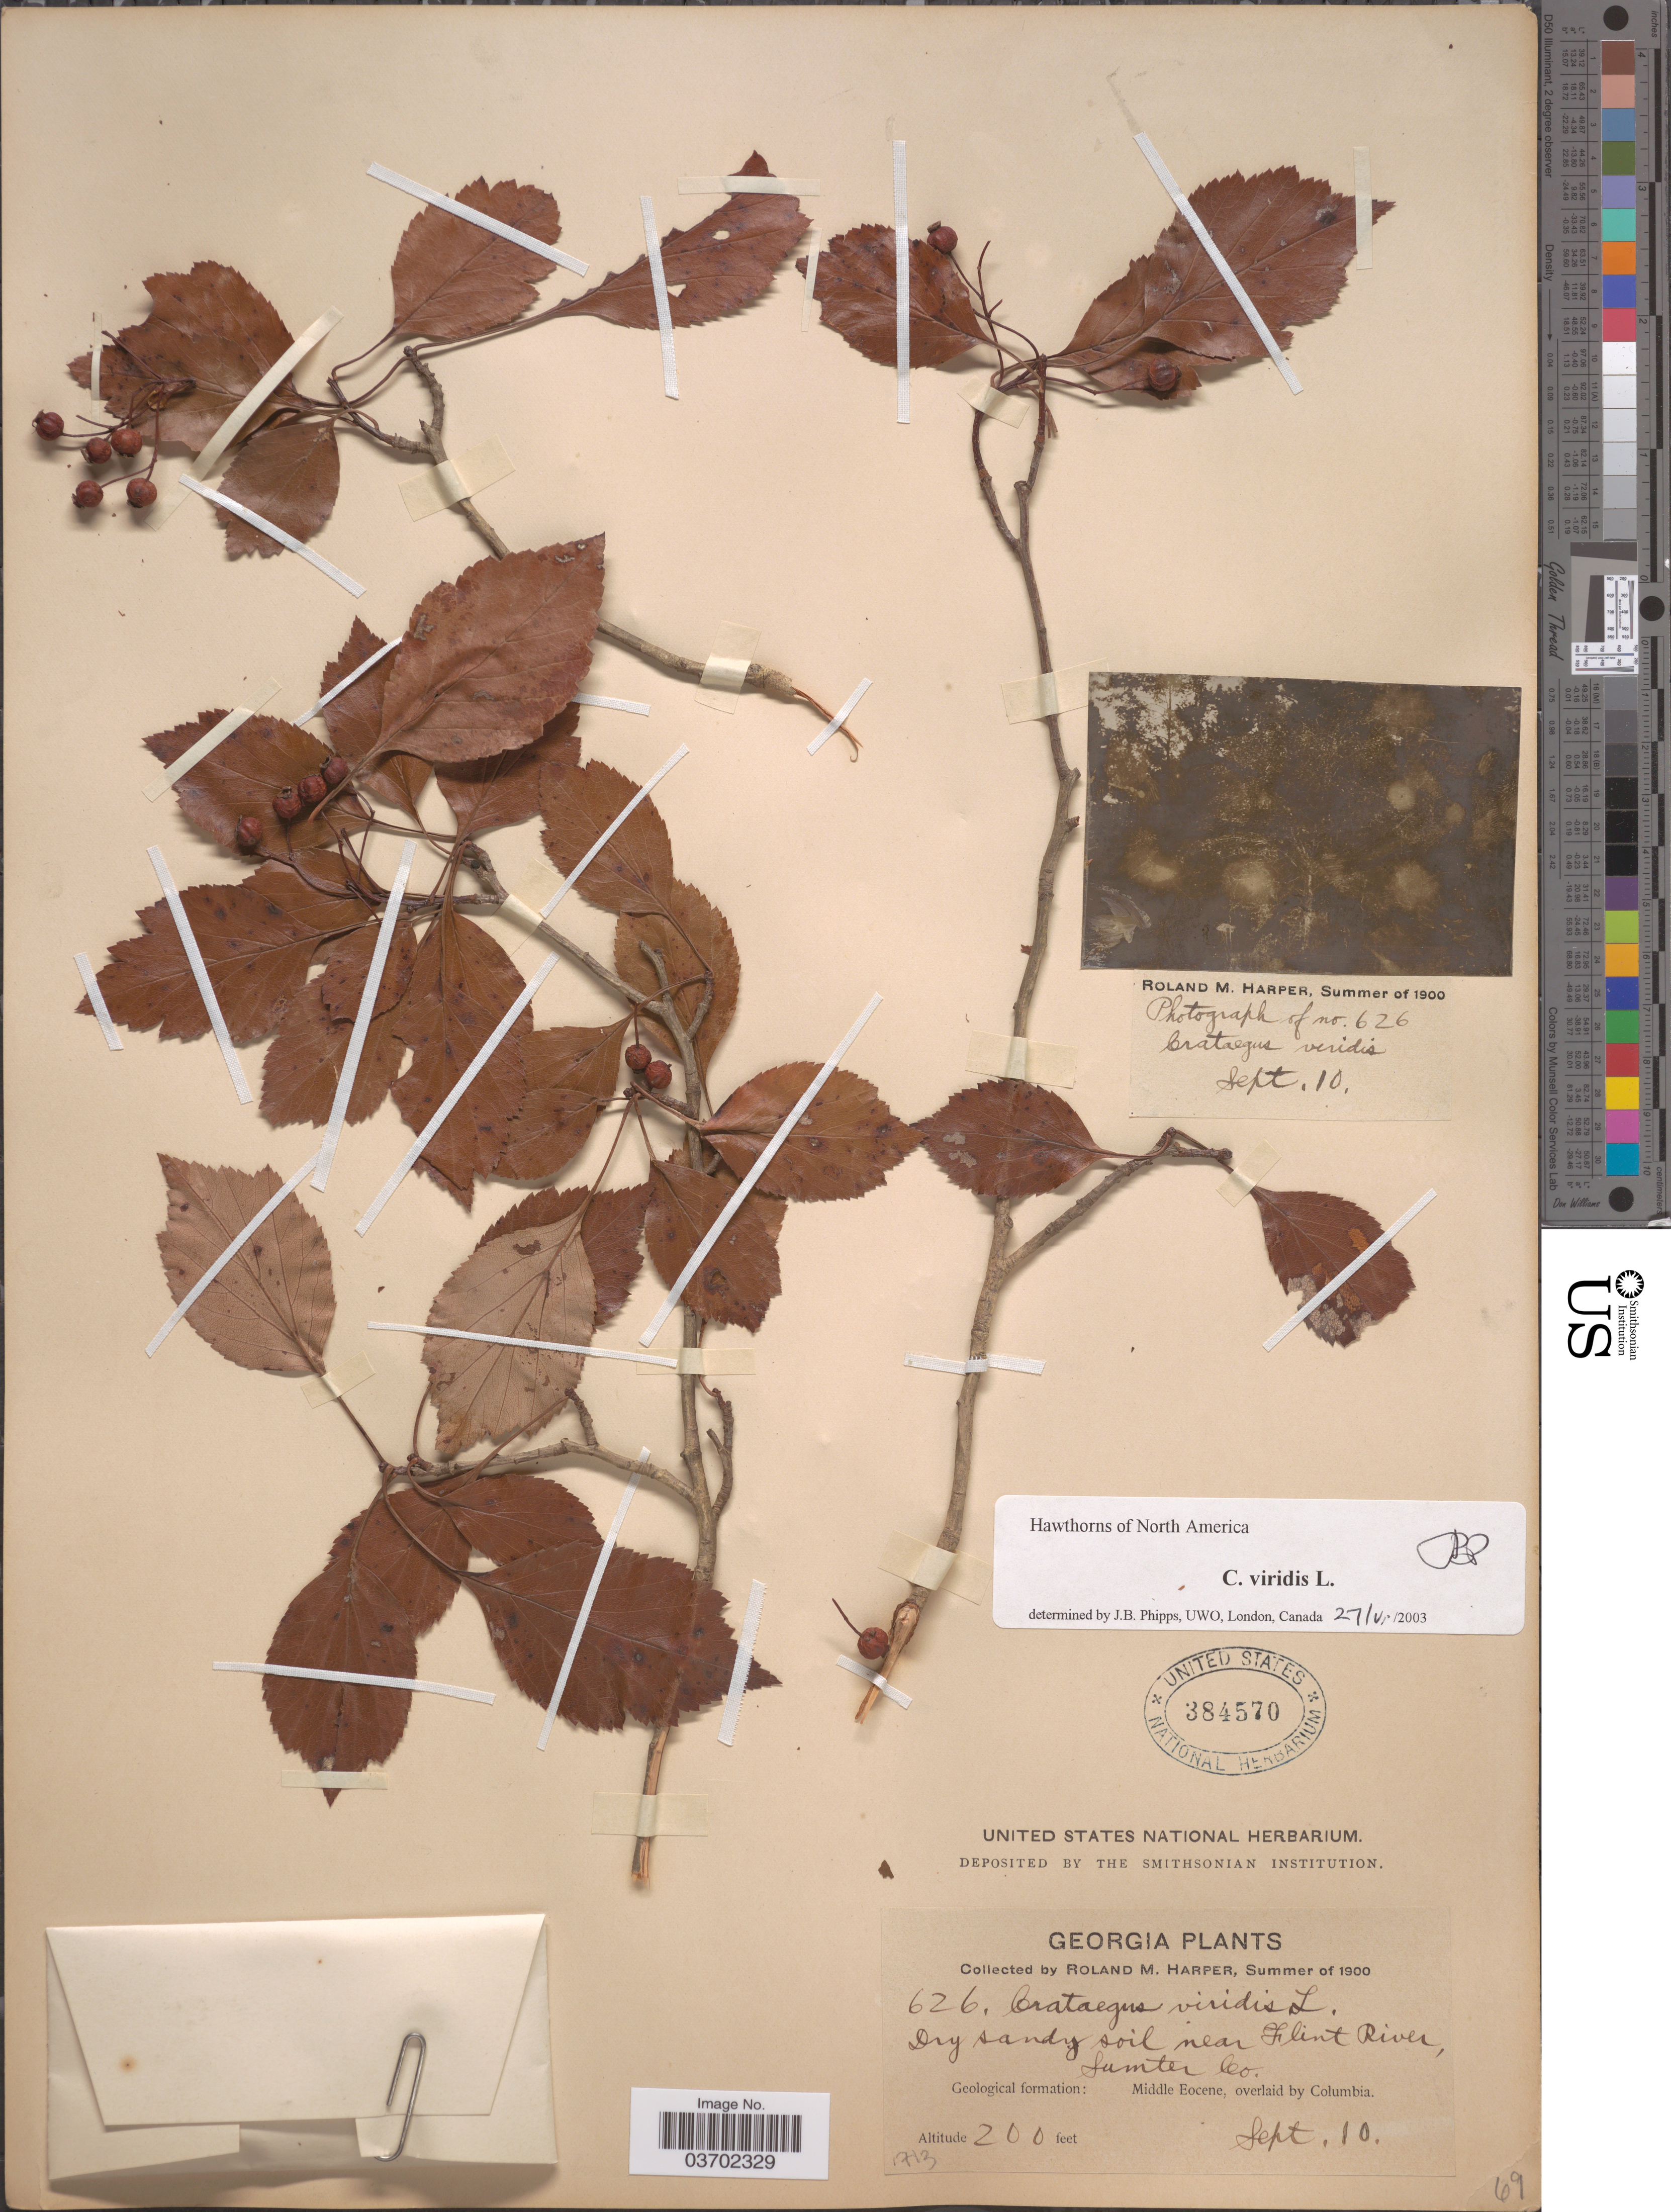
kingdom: Plantae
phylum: Tracheophyta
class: Magnoliopsida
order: Rosales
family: Rosaceae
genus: Crataegus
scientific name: Crataegus viridis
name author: L.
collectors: R. M. Harper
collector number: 626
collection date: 1900-09-10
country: United States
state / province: Georgia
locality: Near Flint River, Sumter Co. Geological formation Middle Eocene, overlaid by Columbia.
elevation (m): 61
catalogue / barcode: US 384570